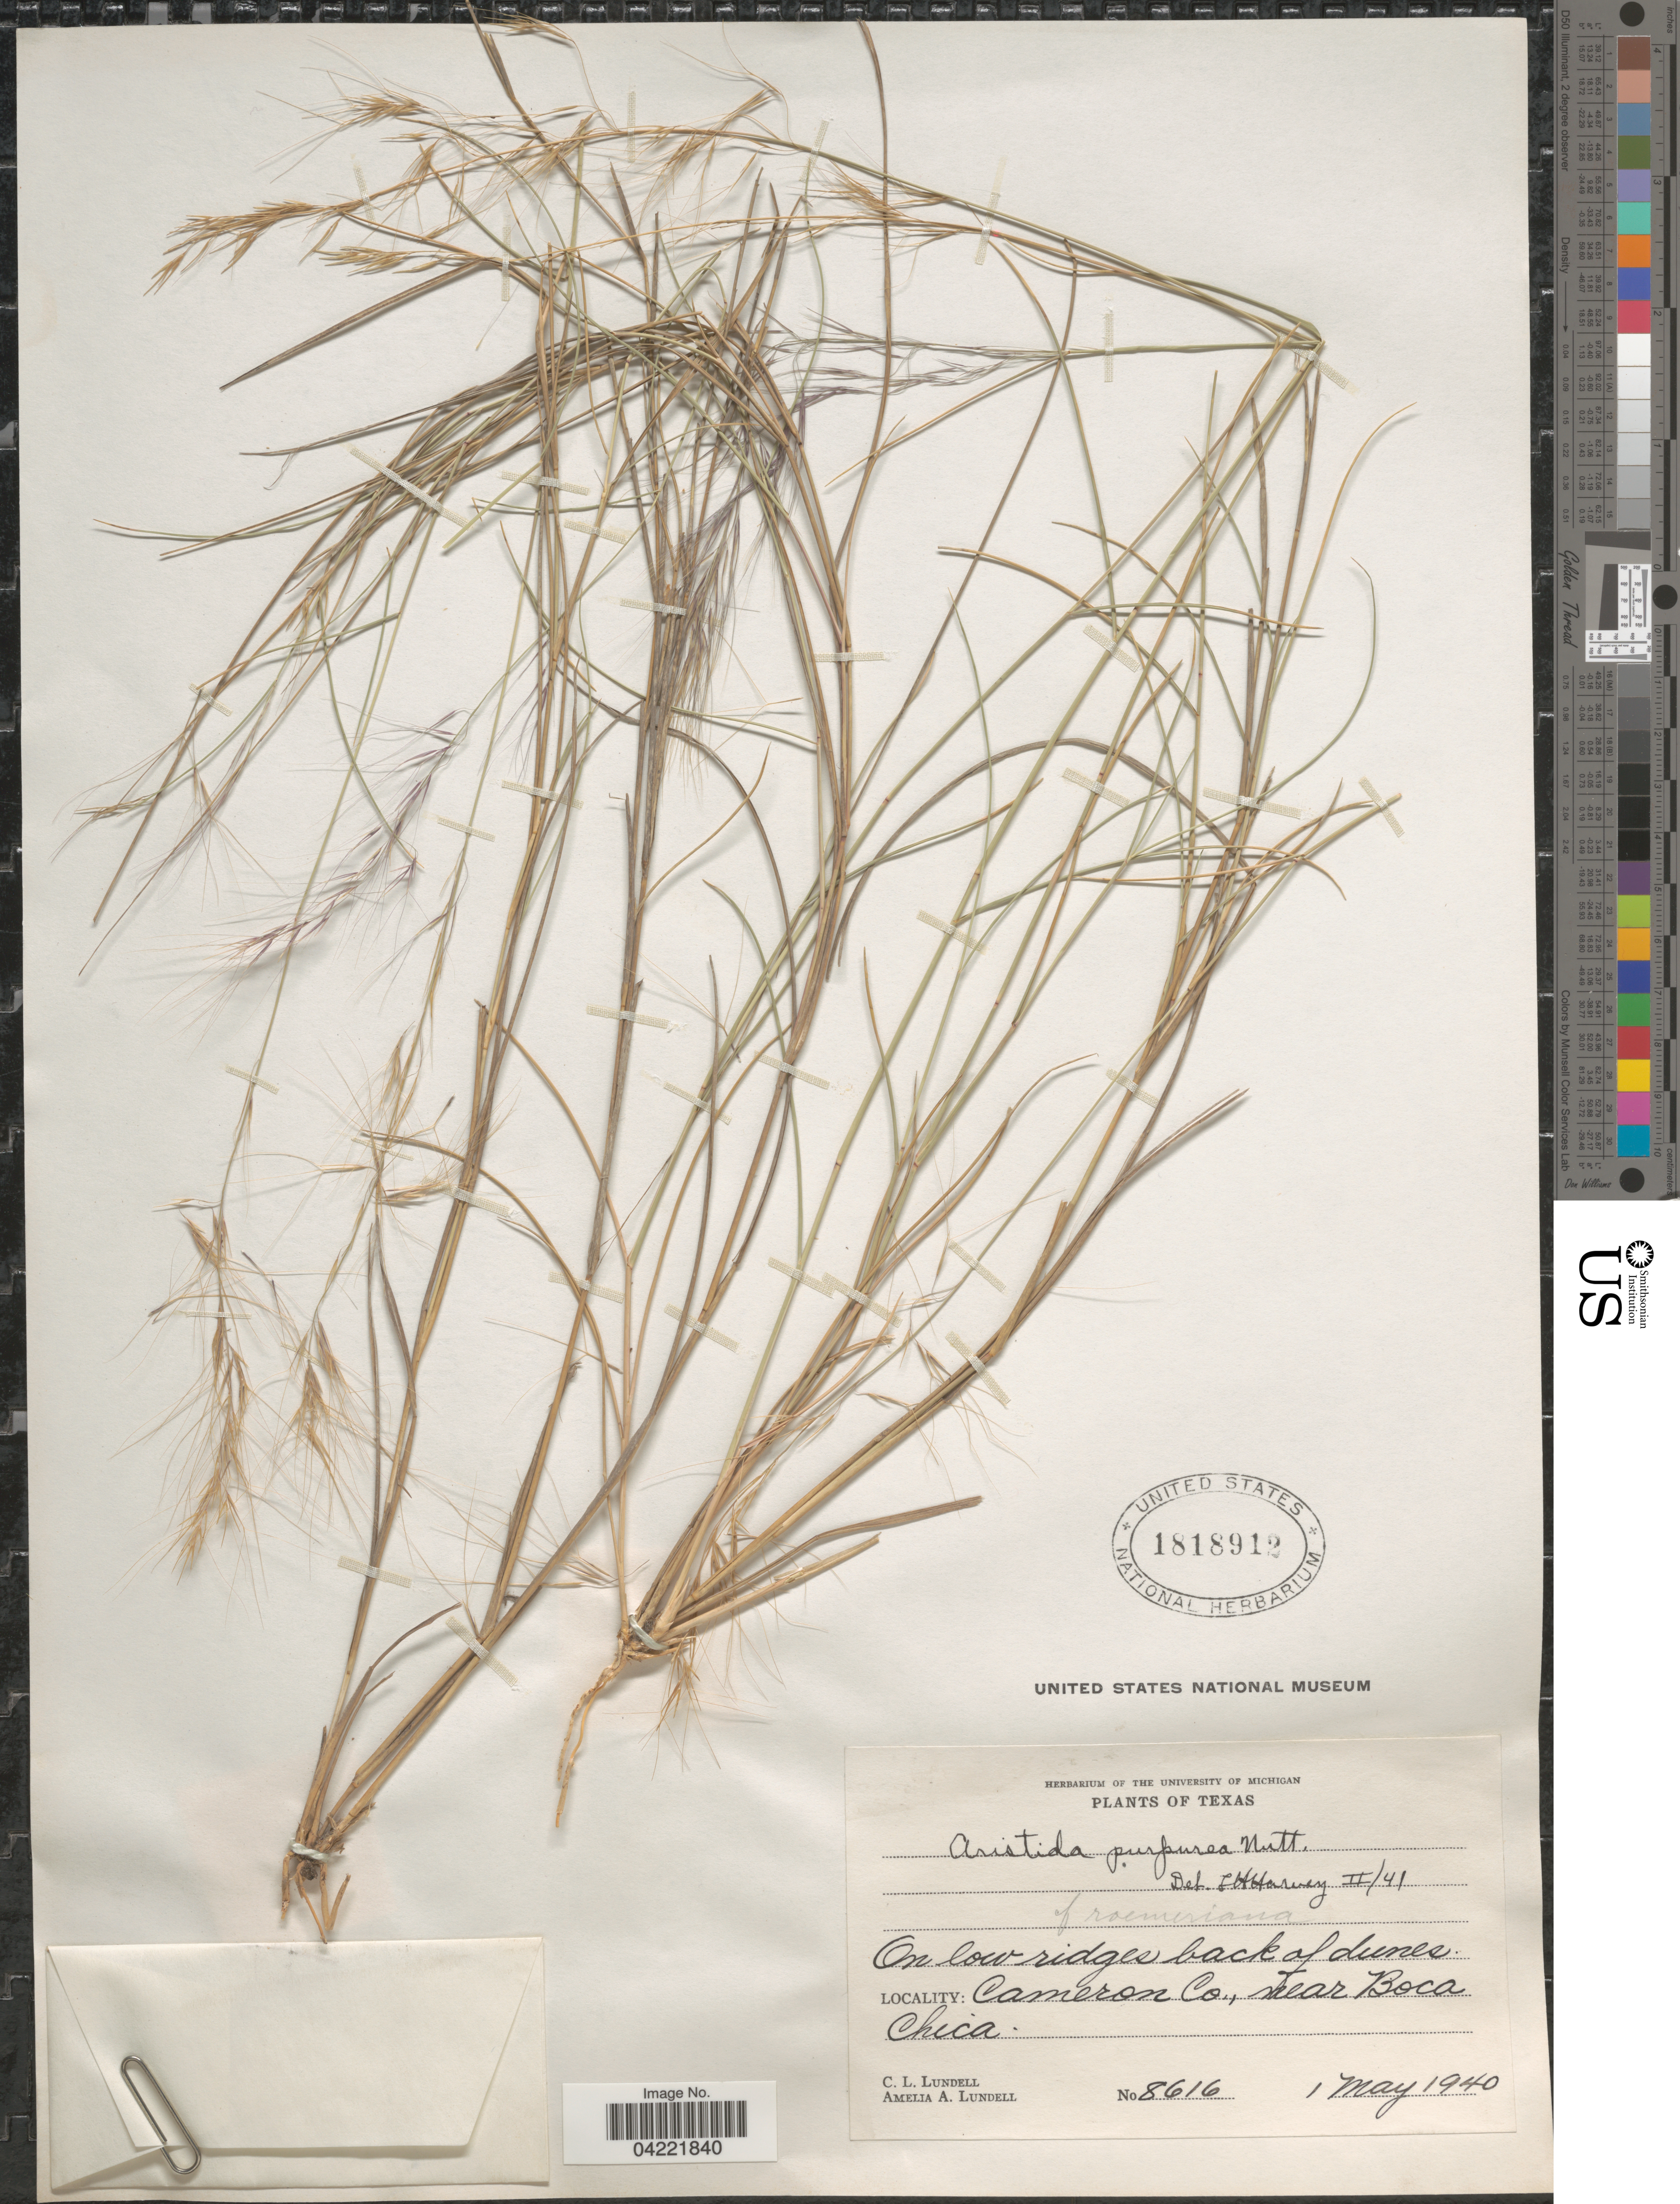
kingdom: Plantae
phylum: Tracheophyta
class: Liliopsida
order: Poales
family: Poaceae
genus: Aristida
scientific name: Aristida purpurea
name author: Nutt.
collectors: C. L. Lundell & A. A. Lundell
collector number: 8616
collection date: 1940-05-01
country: United States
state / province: Texas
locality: On low ridges back of dunes. Cameron Co., near Boca Chica.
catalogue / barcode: US 1818912